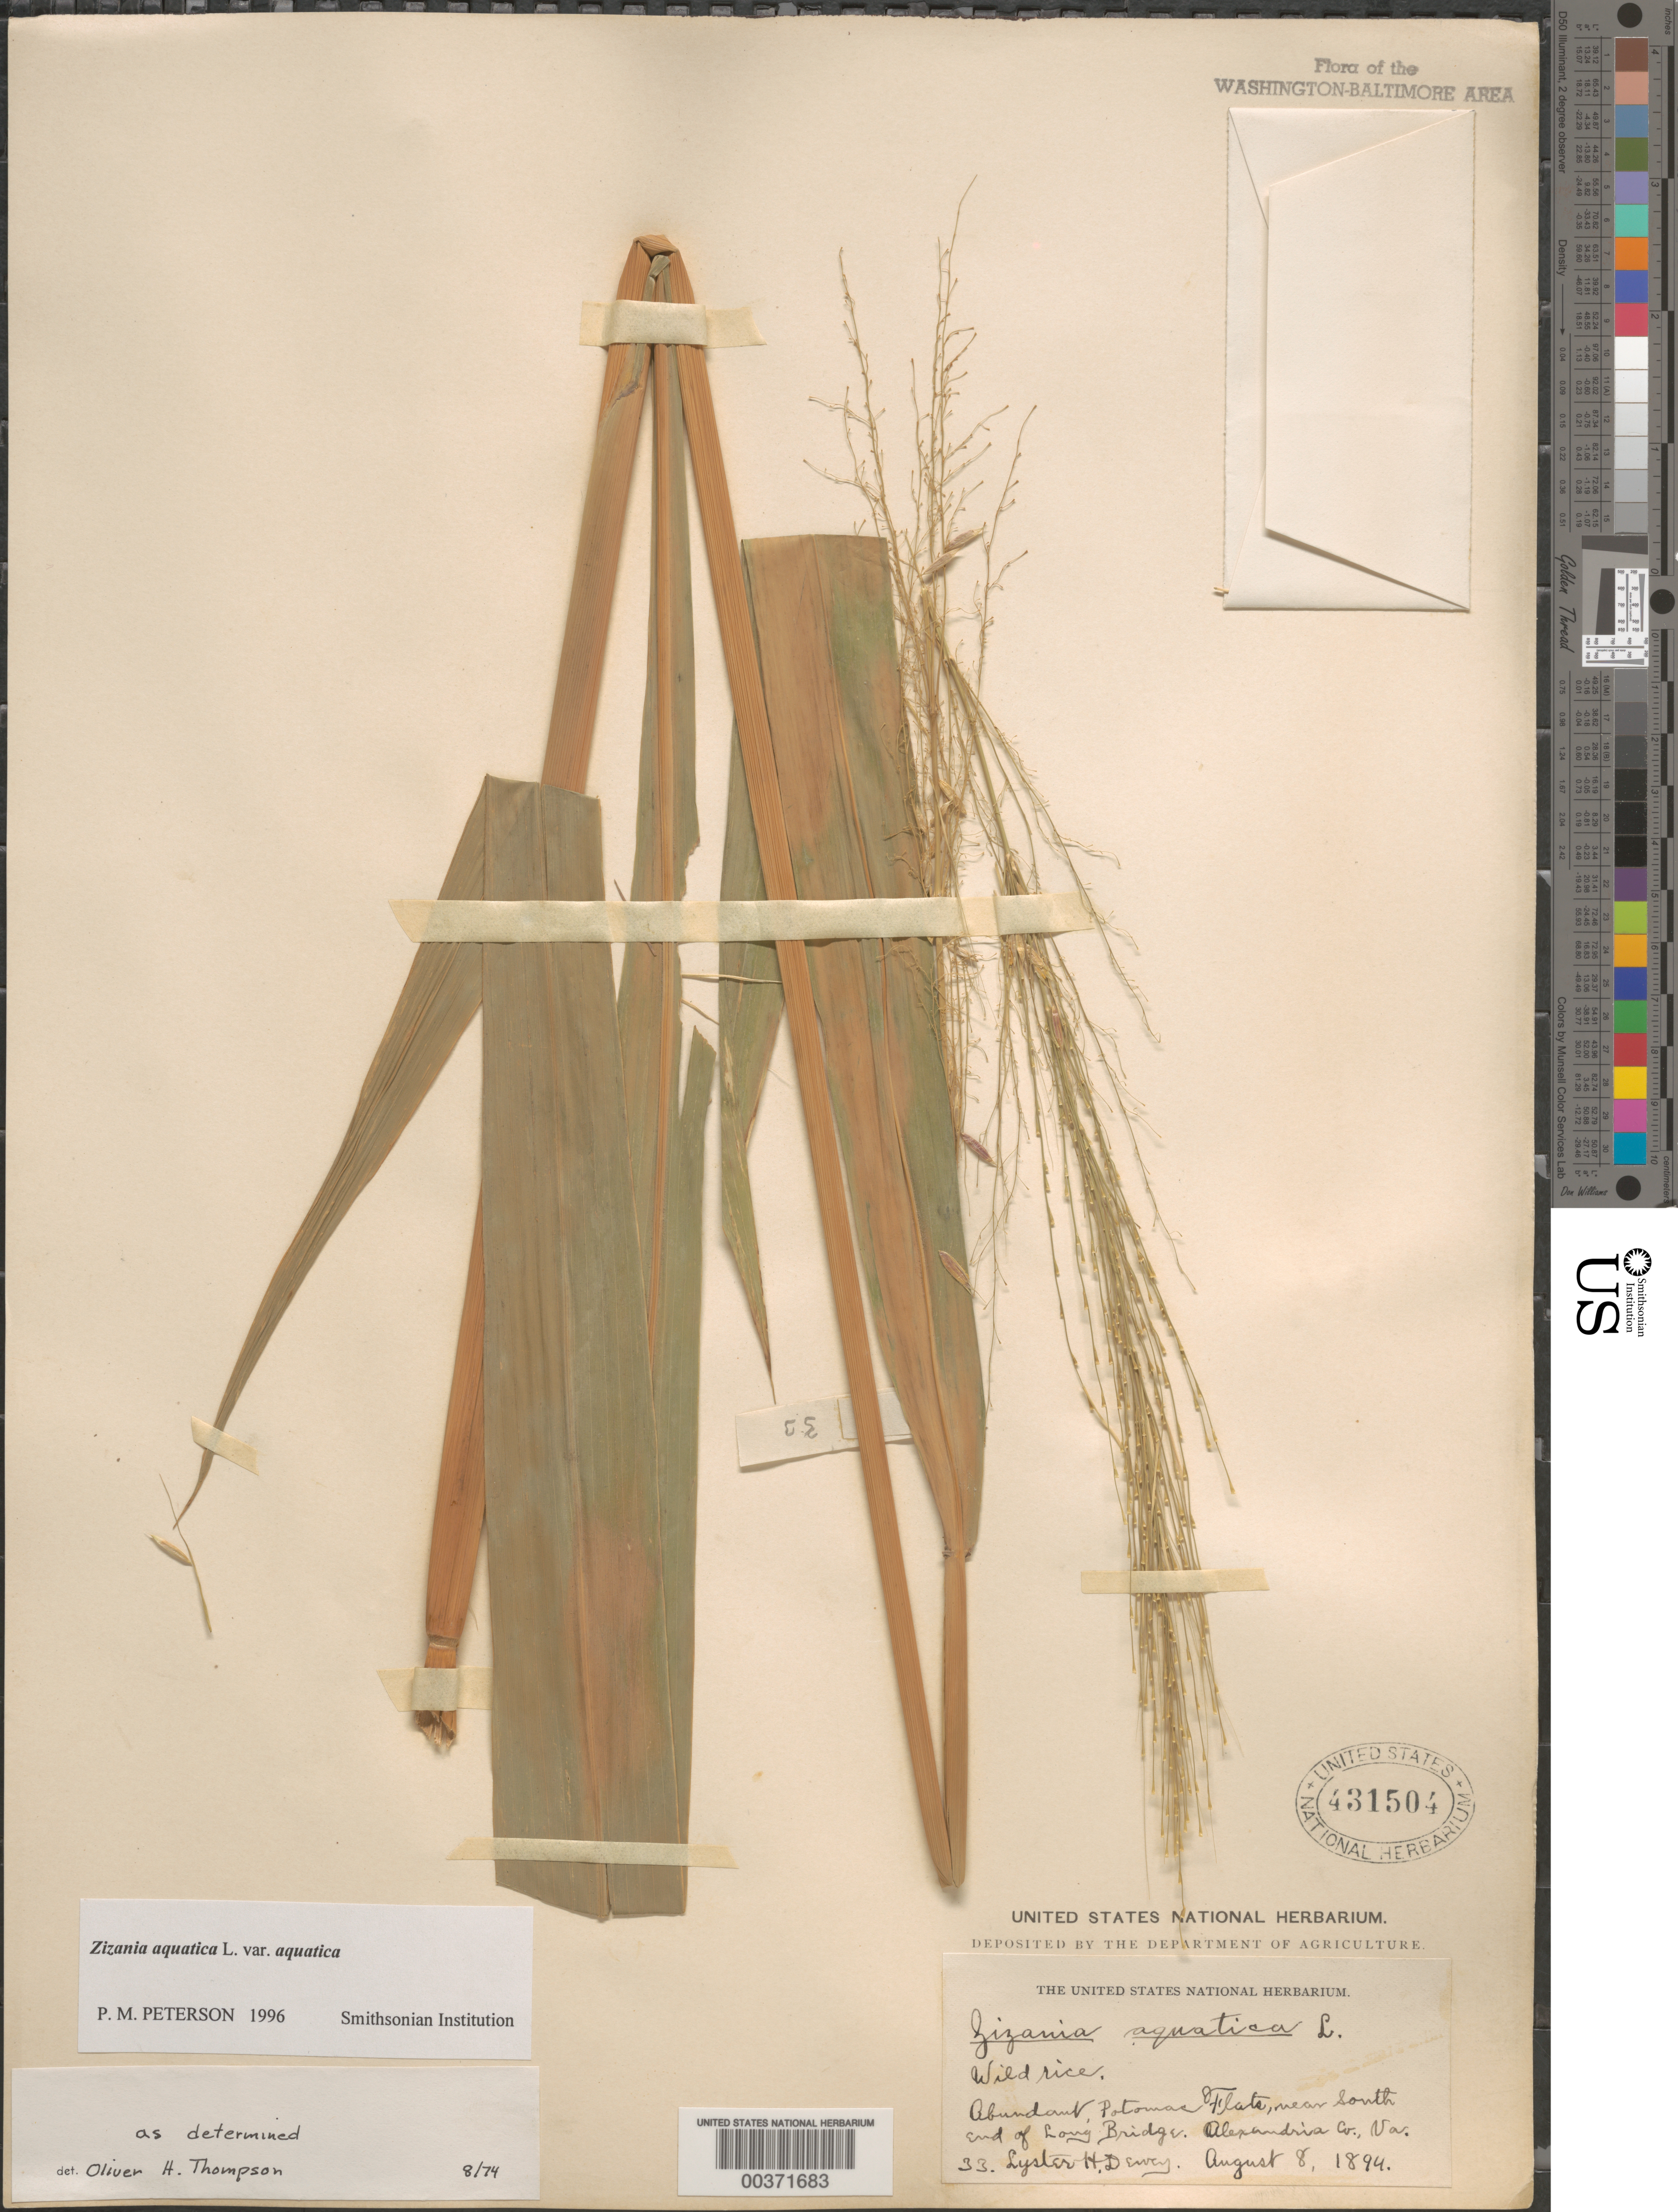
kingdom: Plantae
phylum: Tracheophyta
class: Liliopsida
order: Poales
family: Poaceae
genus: Zizania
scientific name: Zizania aquatica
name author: L.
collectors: L. H. Dewey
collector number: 33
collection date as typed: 08 Aug 1894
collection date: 1894-08-08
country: United States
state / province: Virginia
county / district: Arlington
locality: Potomac flats near south end of 14th St. (Long Bridge)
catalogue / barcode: US 431504